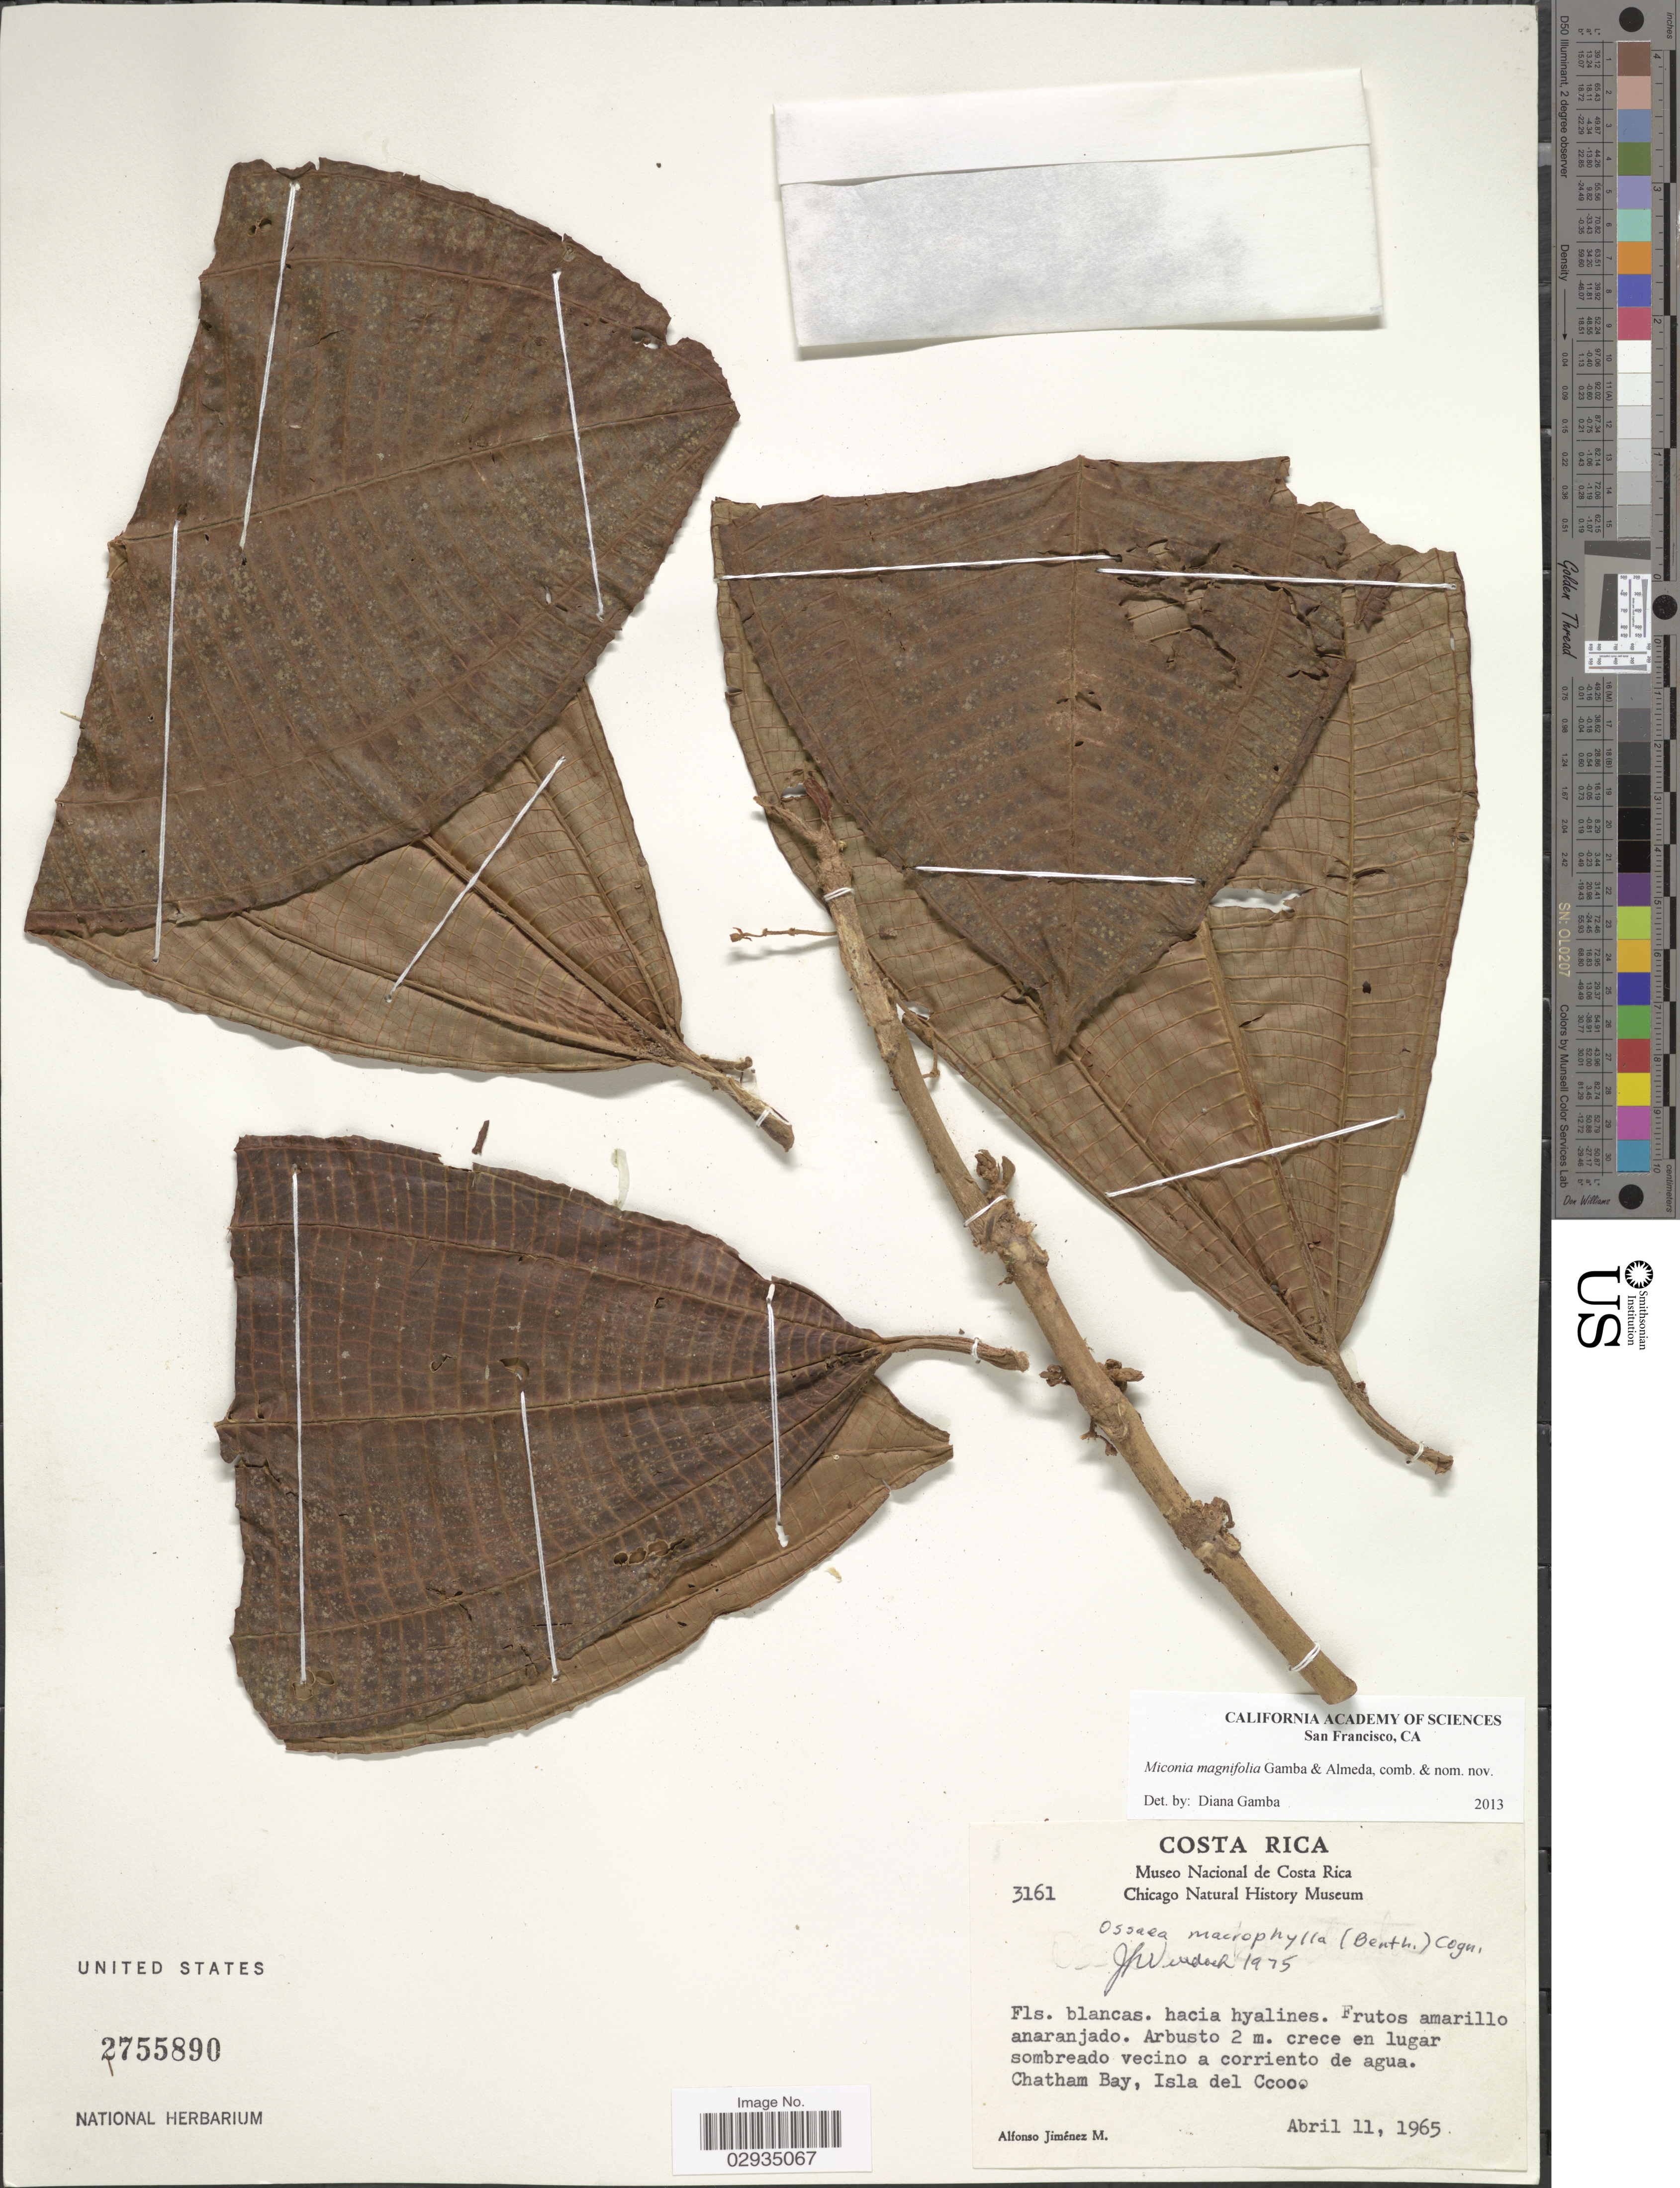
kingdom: Plantae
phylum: Tracheophyta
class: Magnoliopsida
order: Myrtales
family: Melastomataceae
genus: Miconia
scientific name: Miconia magnifolia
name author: Gamba & Almeda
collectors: A. Jimenez M.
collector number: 3161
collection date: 1965-04-11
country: Costa Rica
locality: Chatham Bay, Isla del Coco.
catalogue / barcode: US 2755890